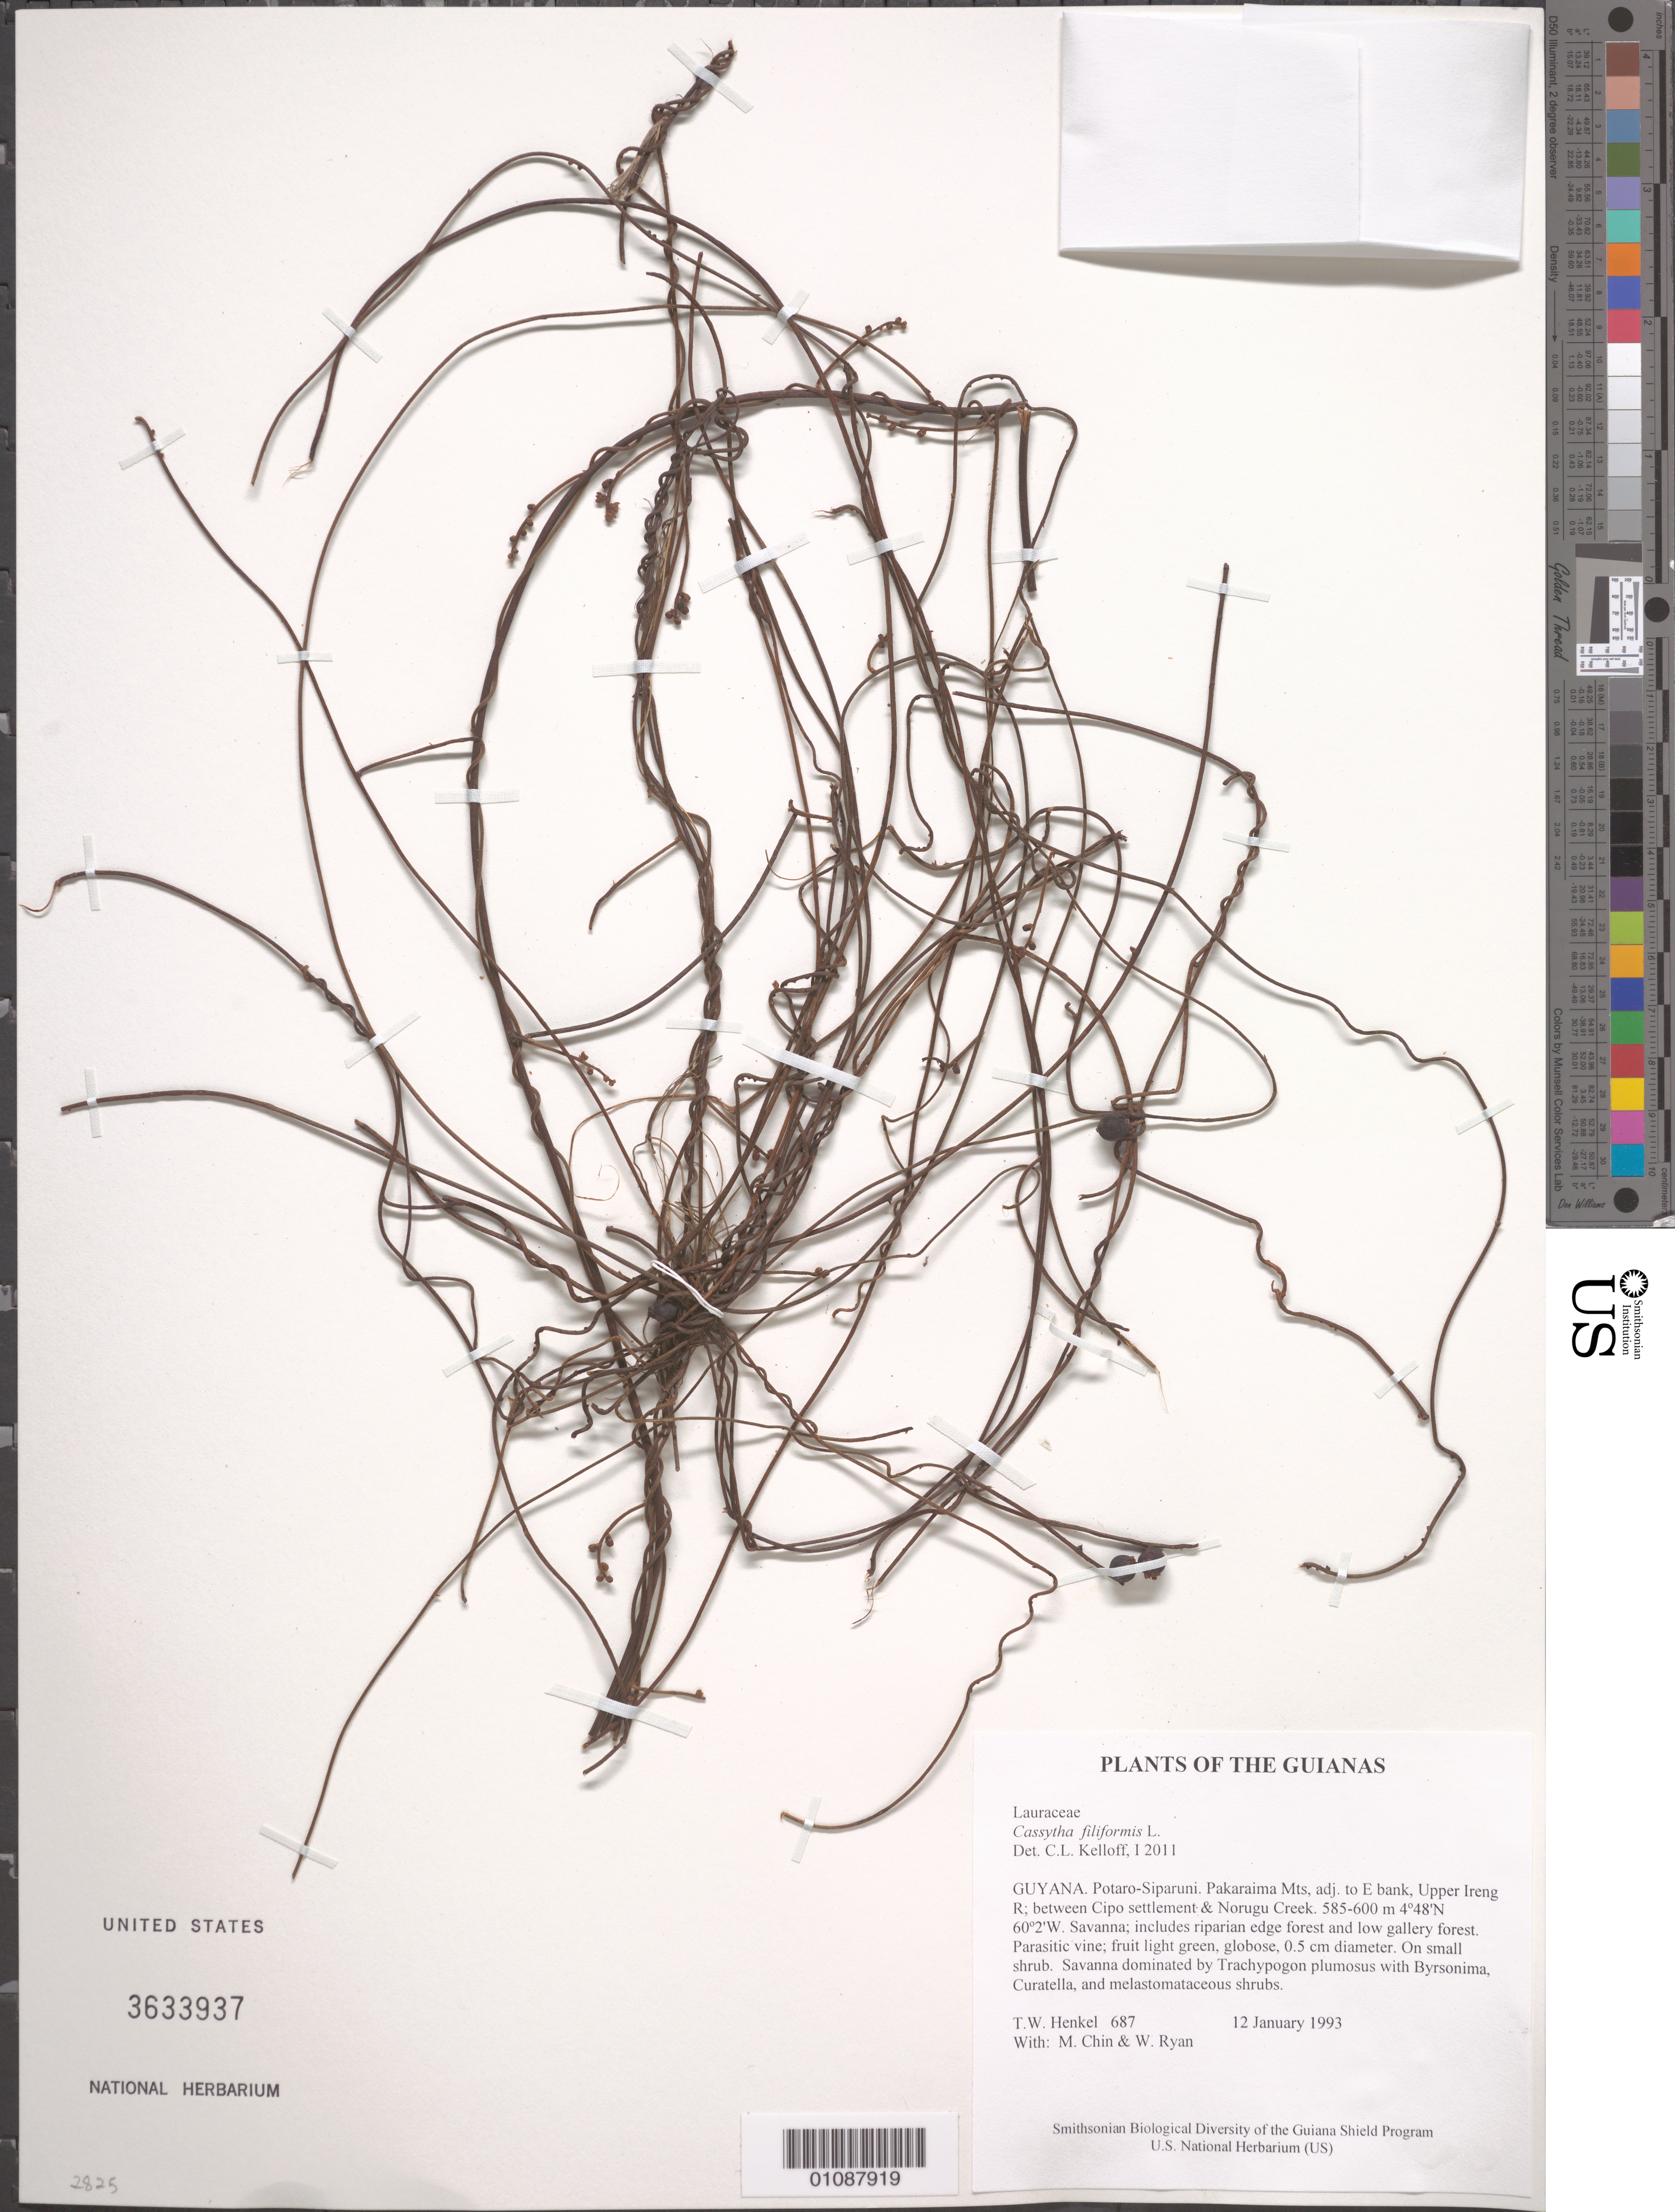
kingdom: Plantae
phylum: Tracheophyta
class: Magnoliopsida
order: Laurales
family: Lauraceae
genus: Cassytha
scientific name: Cassytha filiformis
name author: L.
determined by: Kelloff, Carol L., (US), Smithsonian Institution - National Museum of Natural History (UNITED STATES)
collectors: T. Henkel, M. Chin & W. Ryan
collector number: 687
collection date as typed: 12 January 1993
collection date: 1993-01-12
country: Guyana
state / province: Potaro-Siparuni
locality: Pakaraima Mts, adj. to E bank, Upper Ireng R; between Cipo settlement & Norugu Creek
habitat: Savanna; includes riparian edge forest and low gallery forest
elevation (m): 585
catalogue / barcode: US 3633937